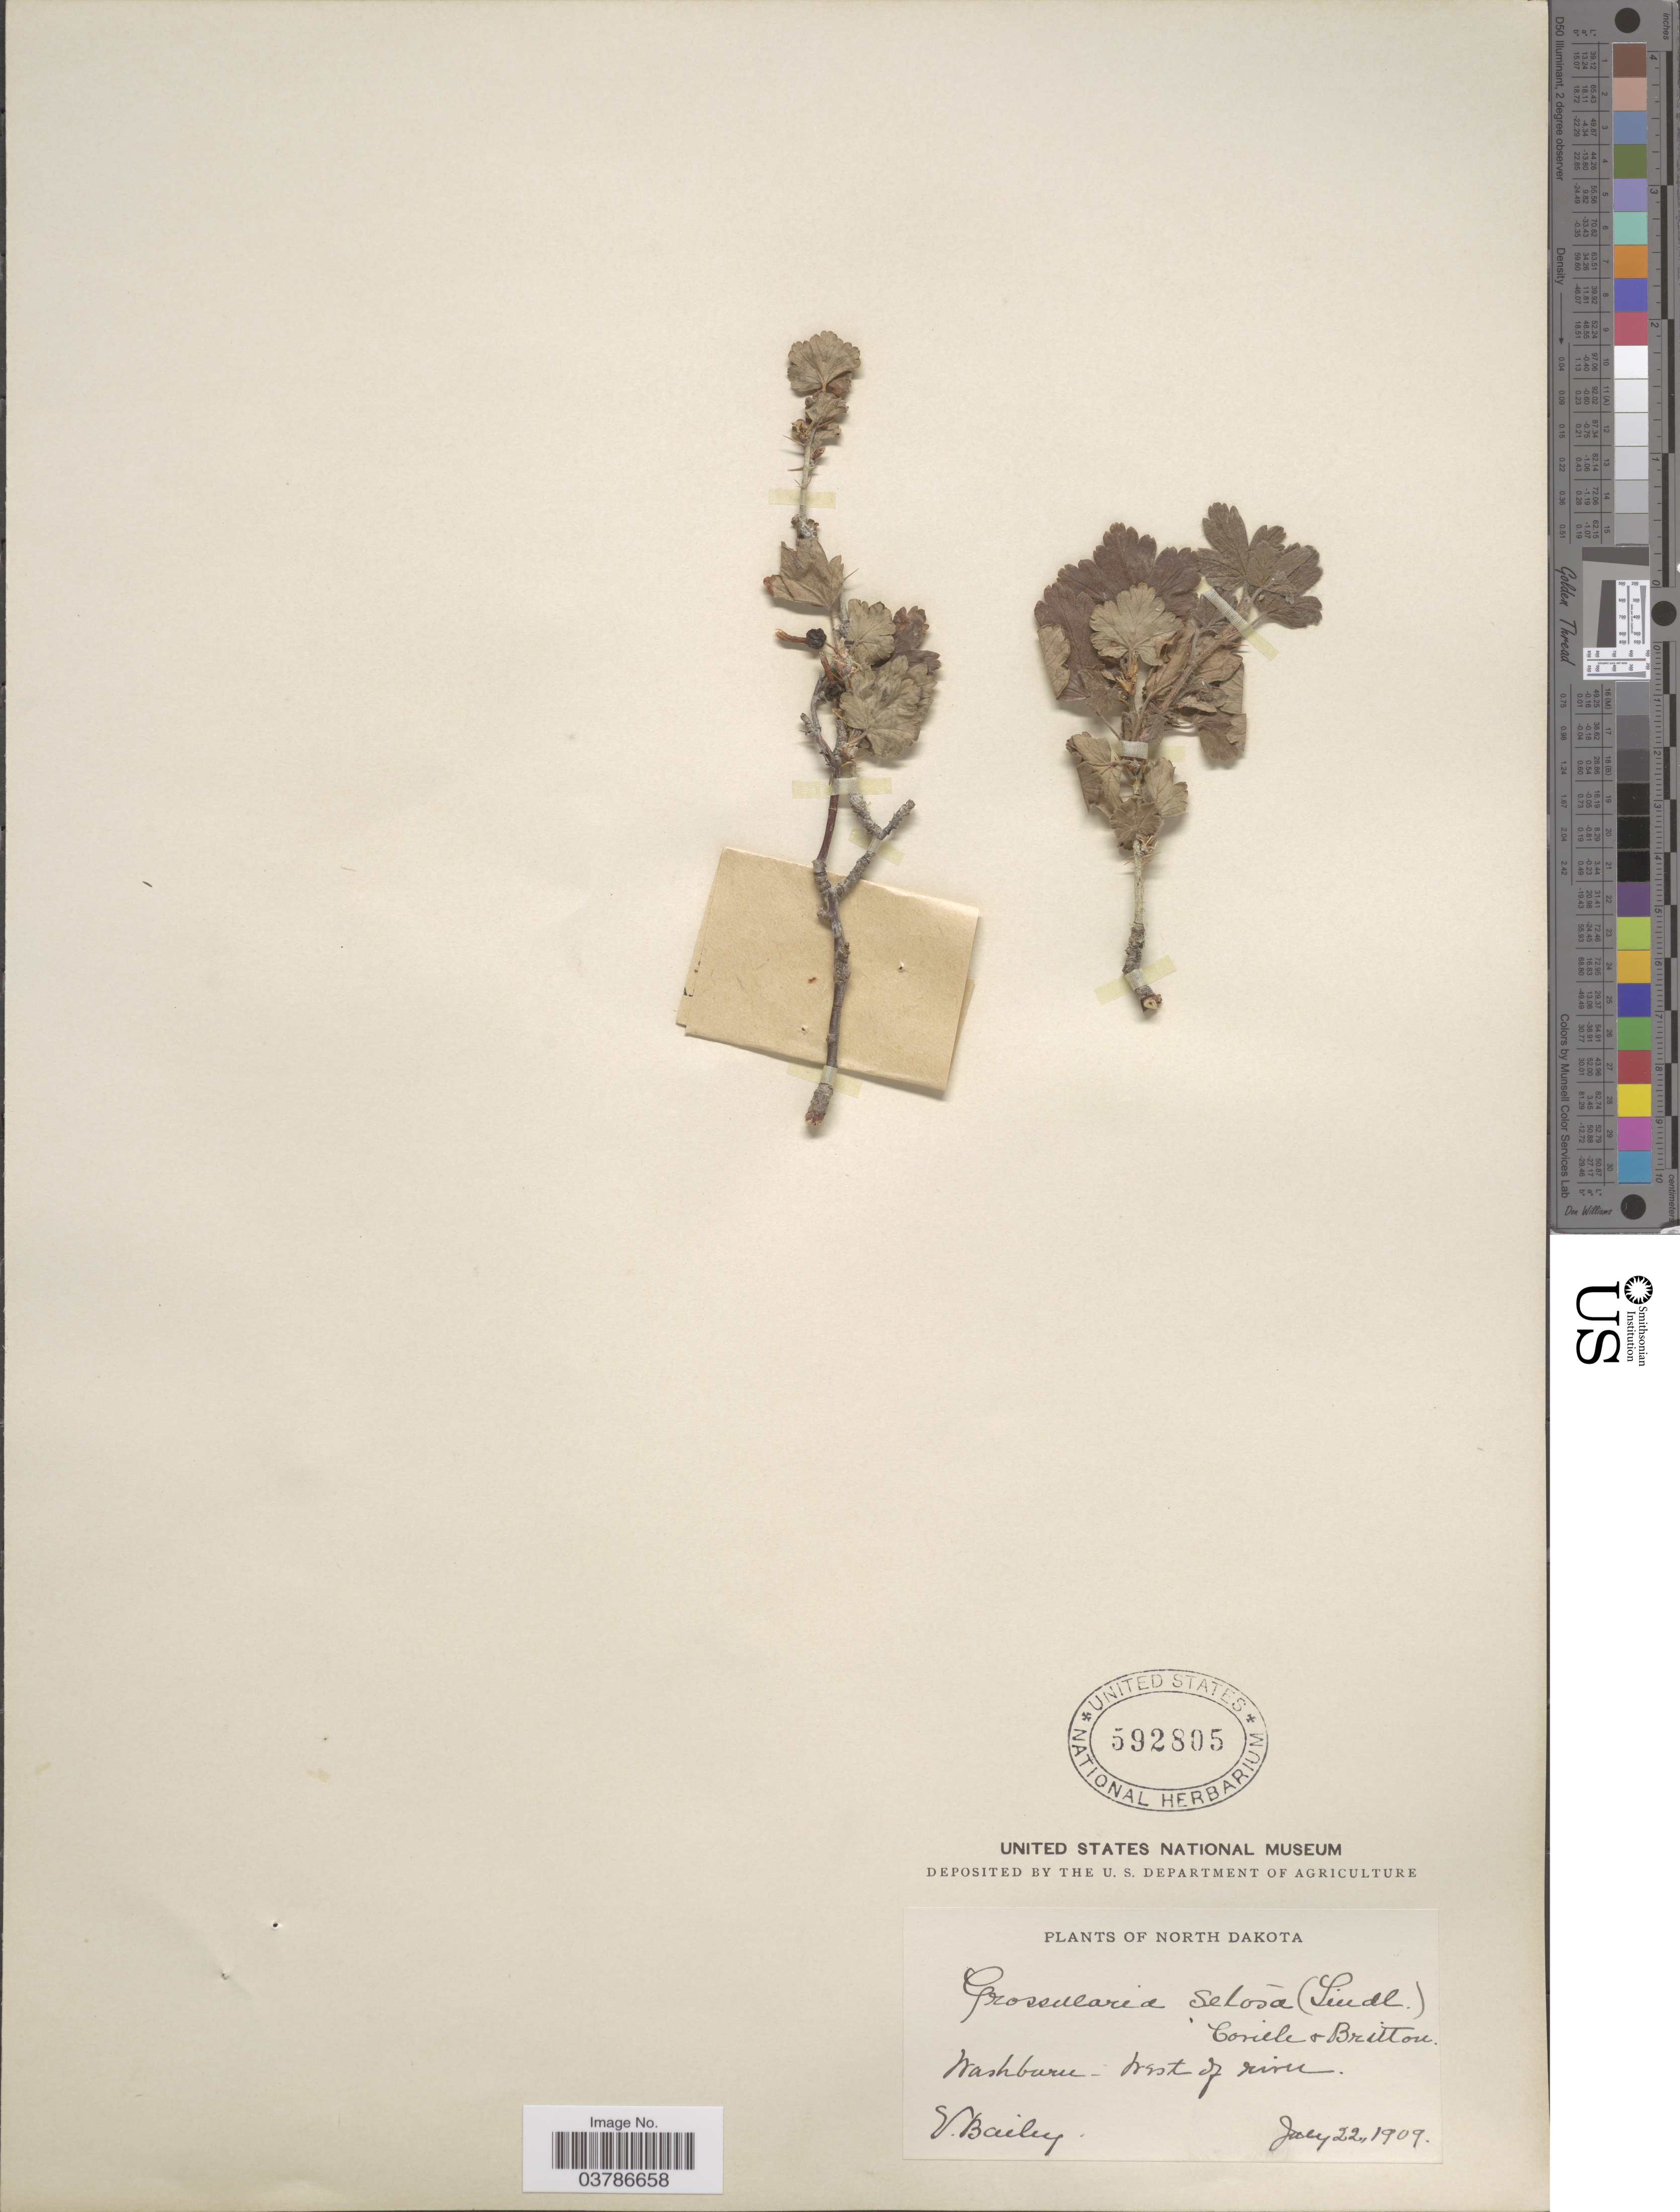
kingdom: Plantae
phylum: Tracheophyta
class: Magnoliopsida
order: Saxifragales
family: Grossulariaceae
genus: Ribes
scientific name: Ribes oxyacanthoides var. setosum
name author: (Lindl.) Dorn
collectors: V. L. Bailey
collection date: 1909-07-22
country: United States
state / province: North Dakota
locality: Washburn - West of river.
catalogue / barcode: US 592805